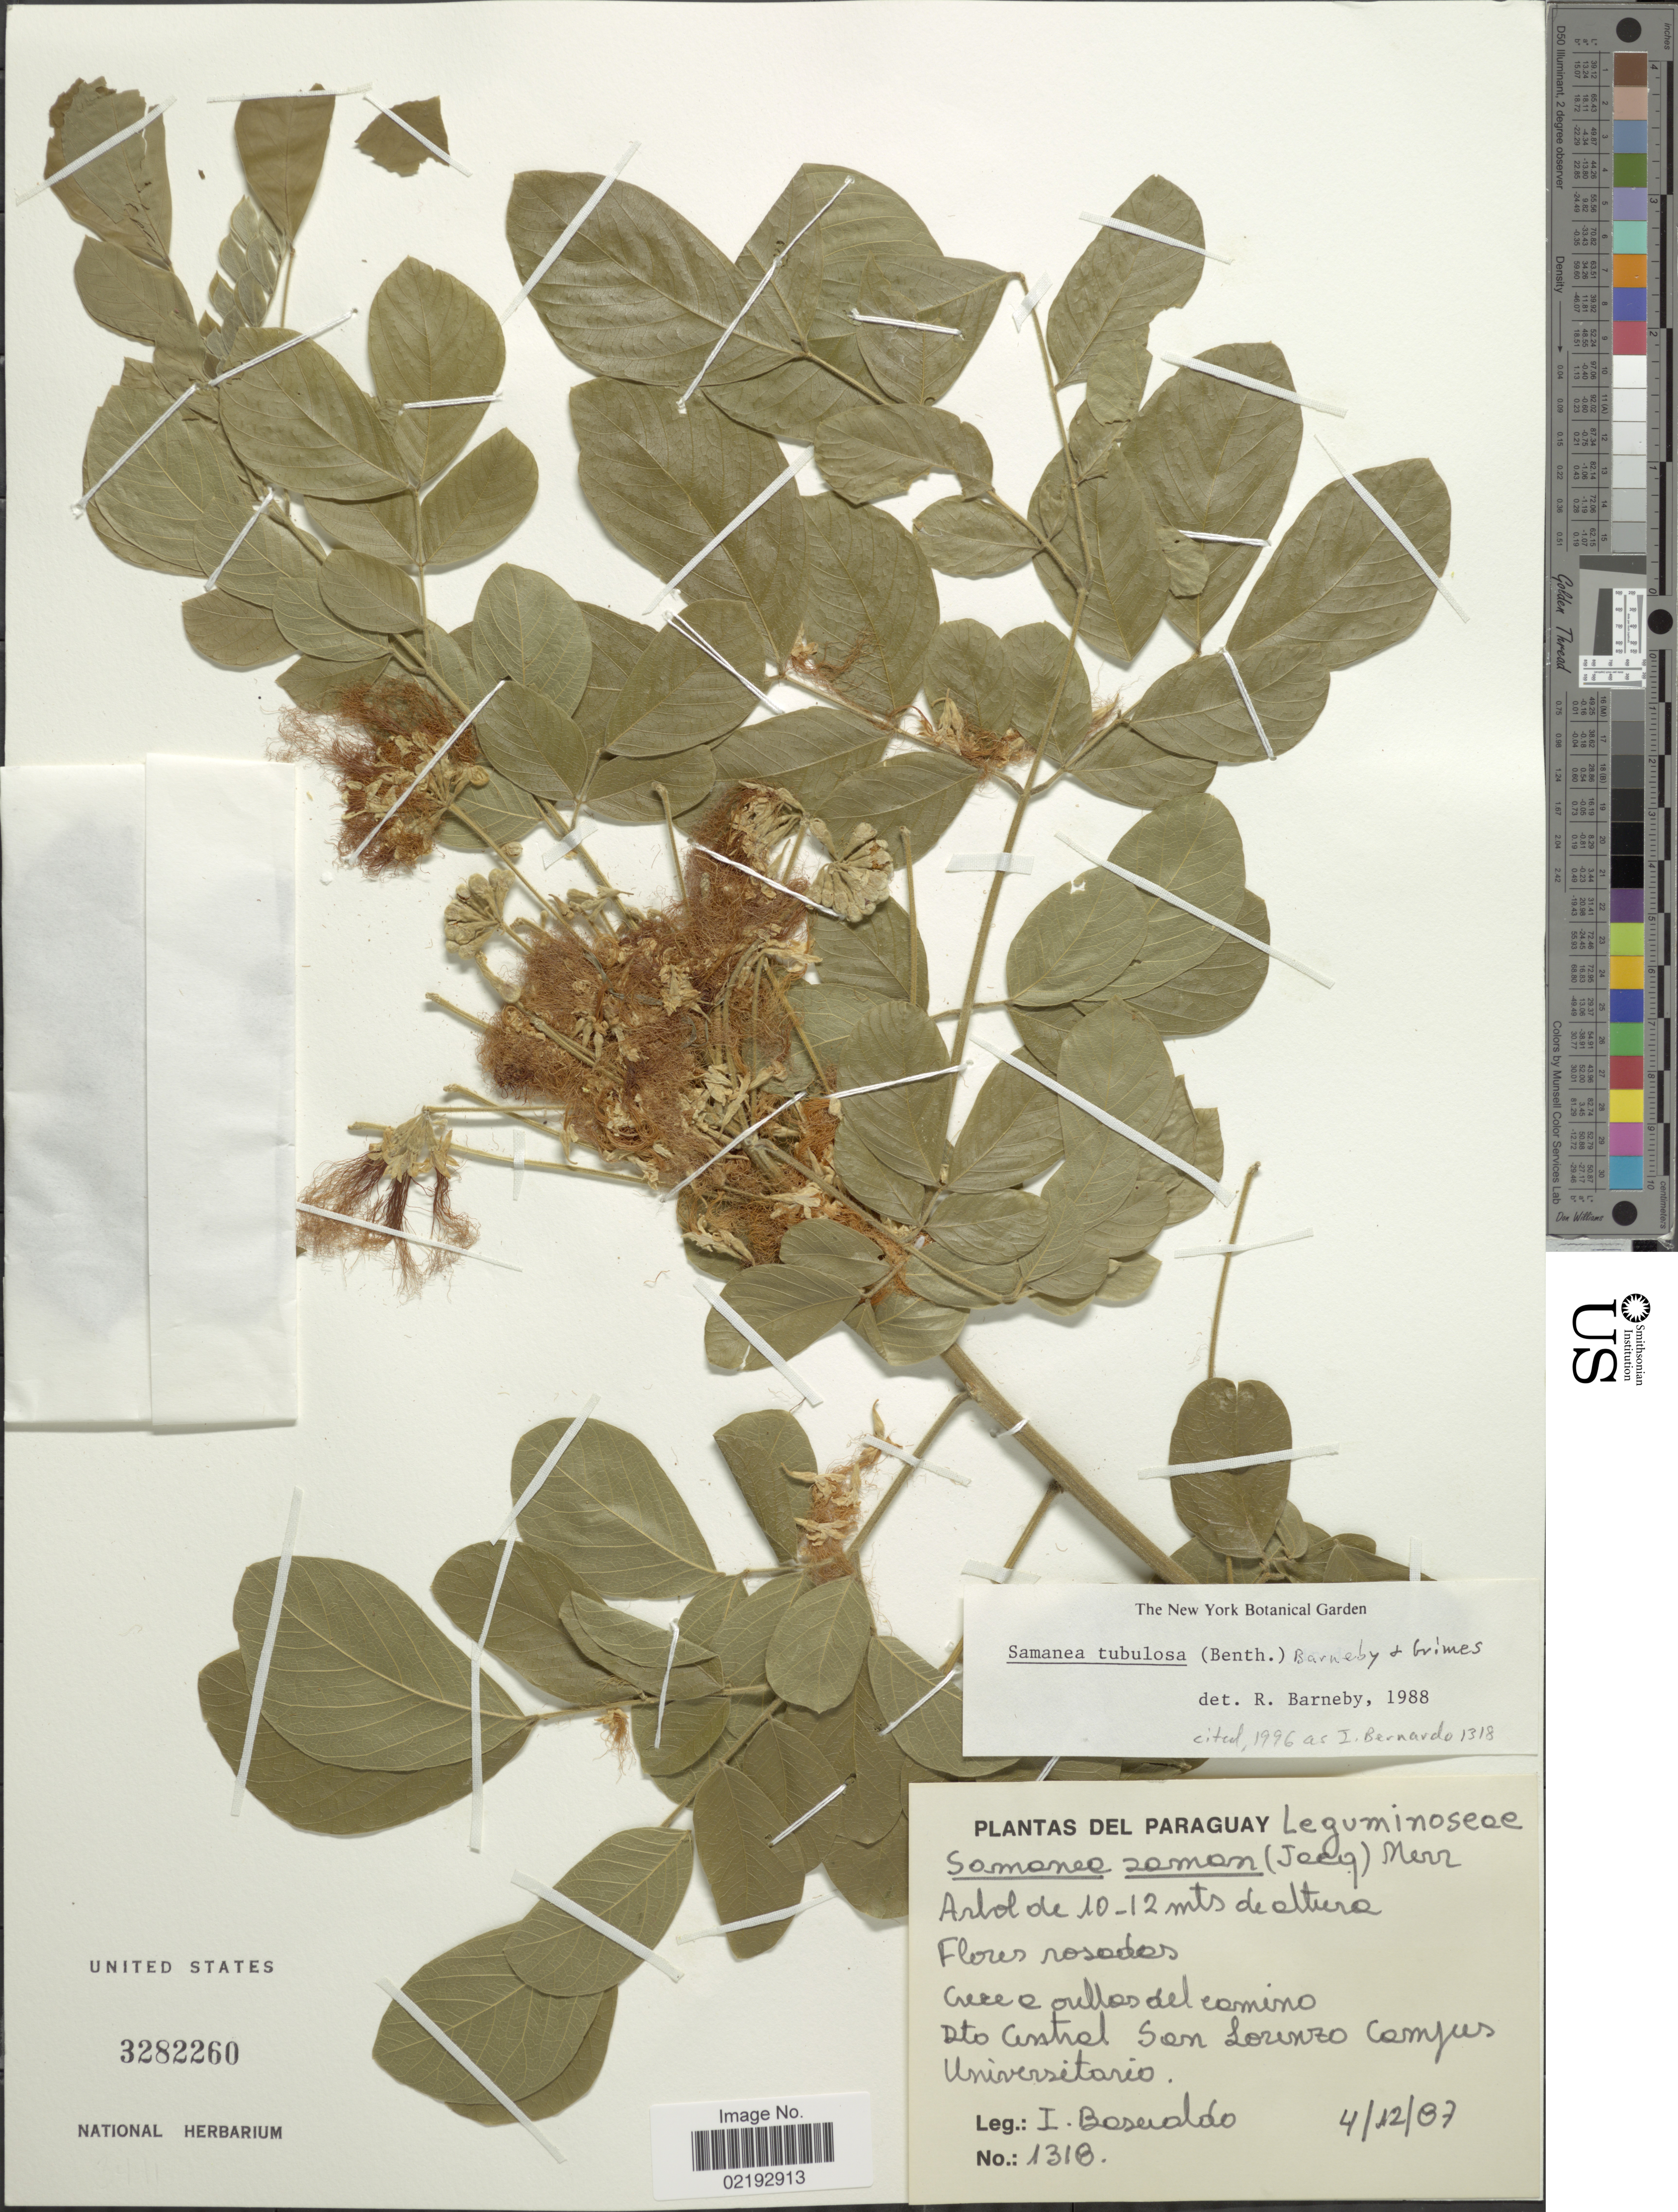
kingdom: Plantae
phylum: Tracheophyta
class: Magnoliopsida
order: Fabales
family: Fabaceae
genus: Samanea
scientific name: Samanea tubulosa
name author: (Benth.) Barneby & J.W. Grimes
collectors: I. Bosuoldo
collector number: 1318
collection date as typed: Transcribed d/m/y: 4/12/87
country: Paraguay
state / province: Central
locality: Dto Central, San Lorenzo Campus Universitario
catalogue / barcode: US 3282260